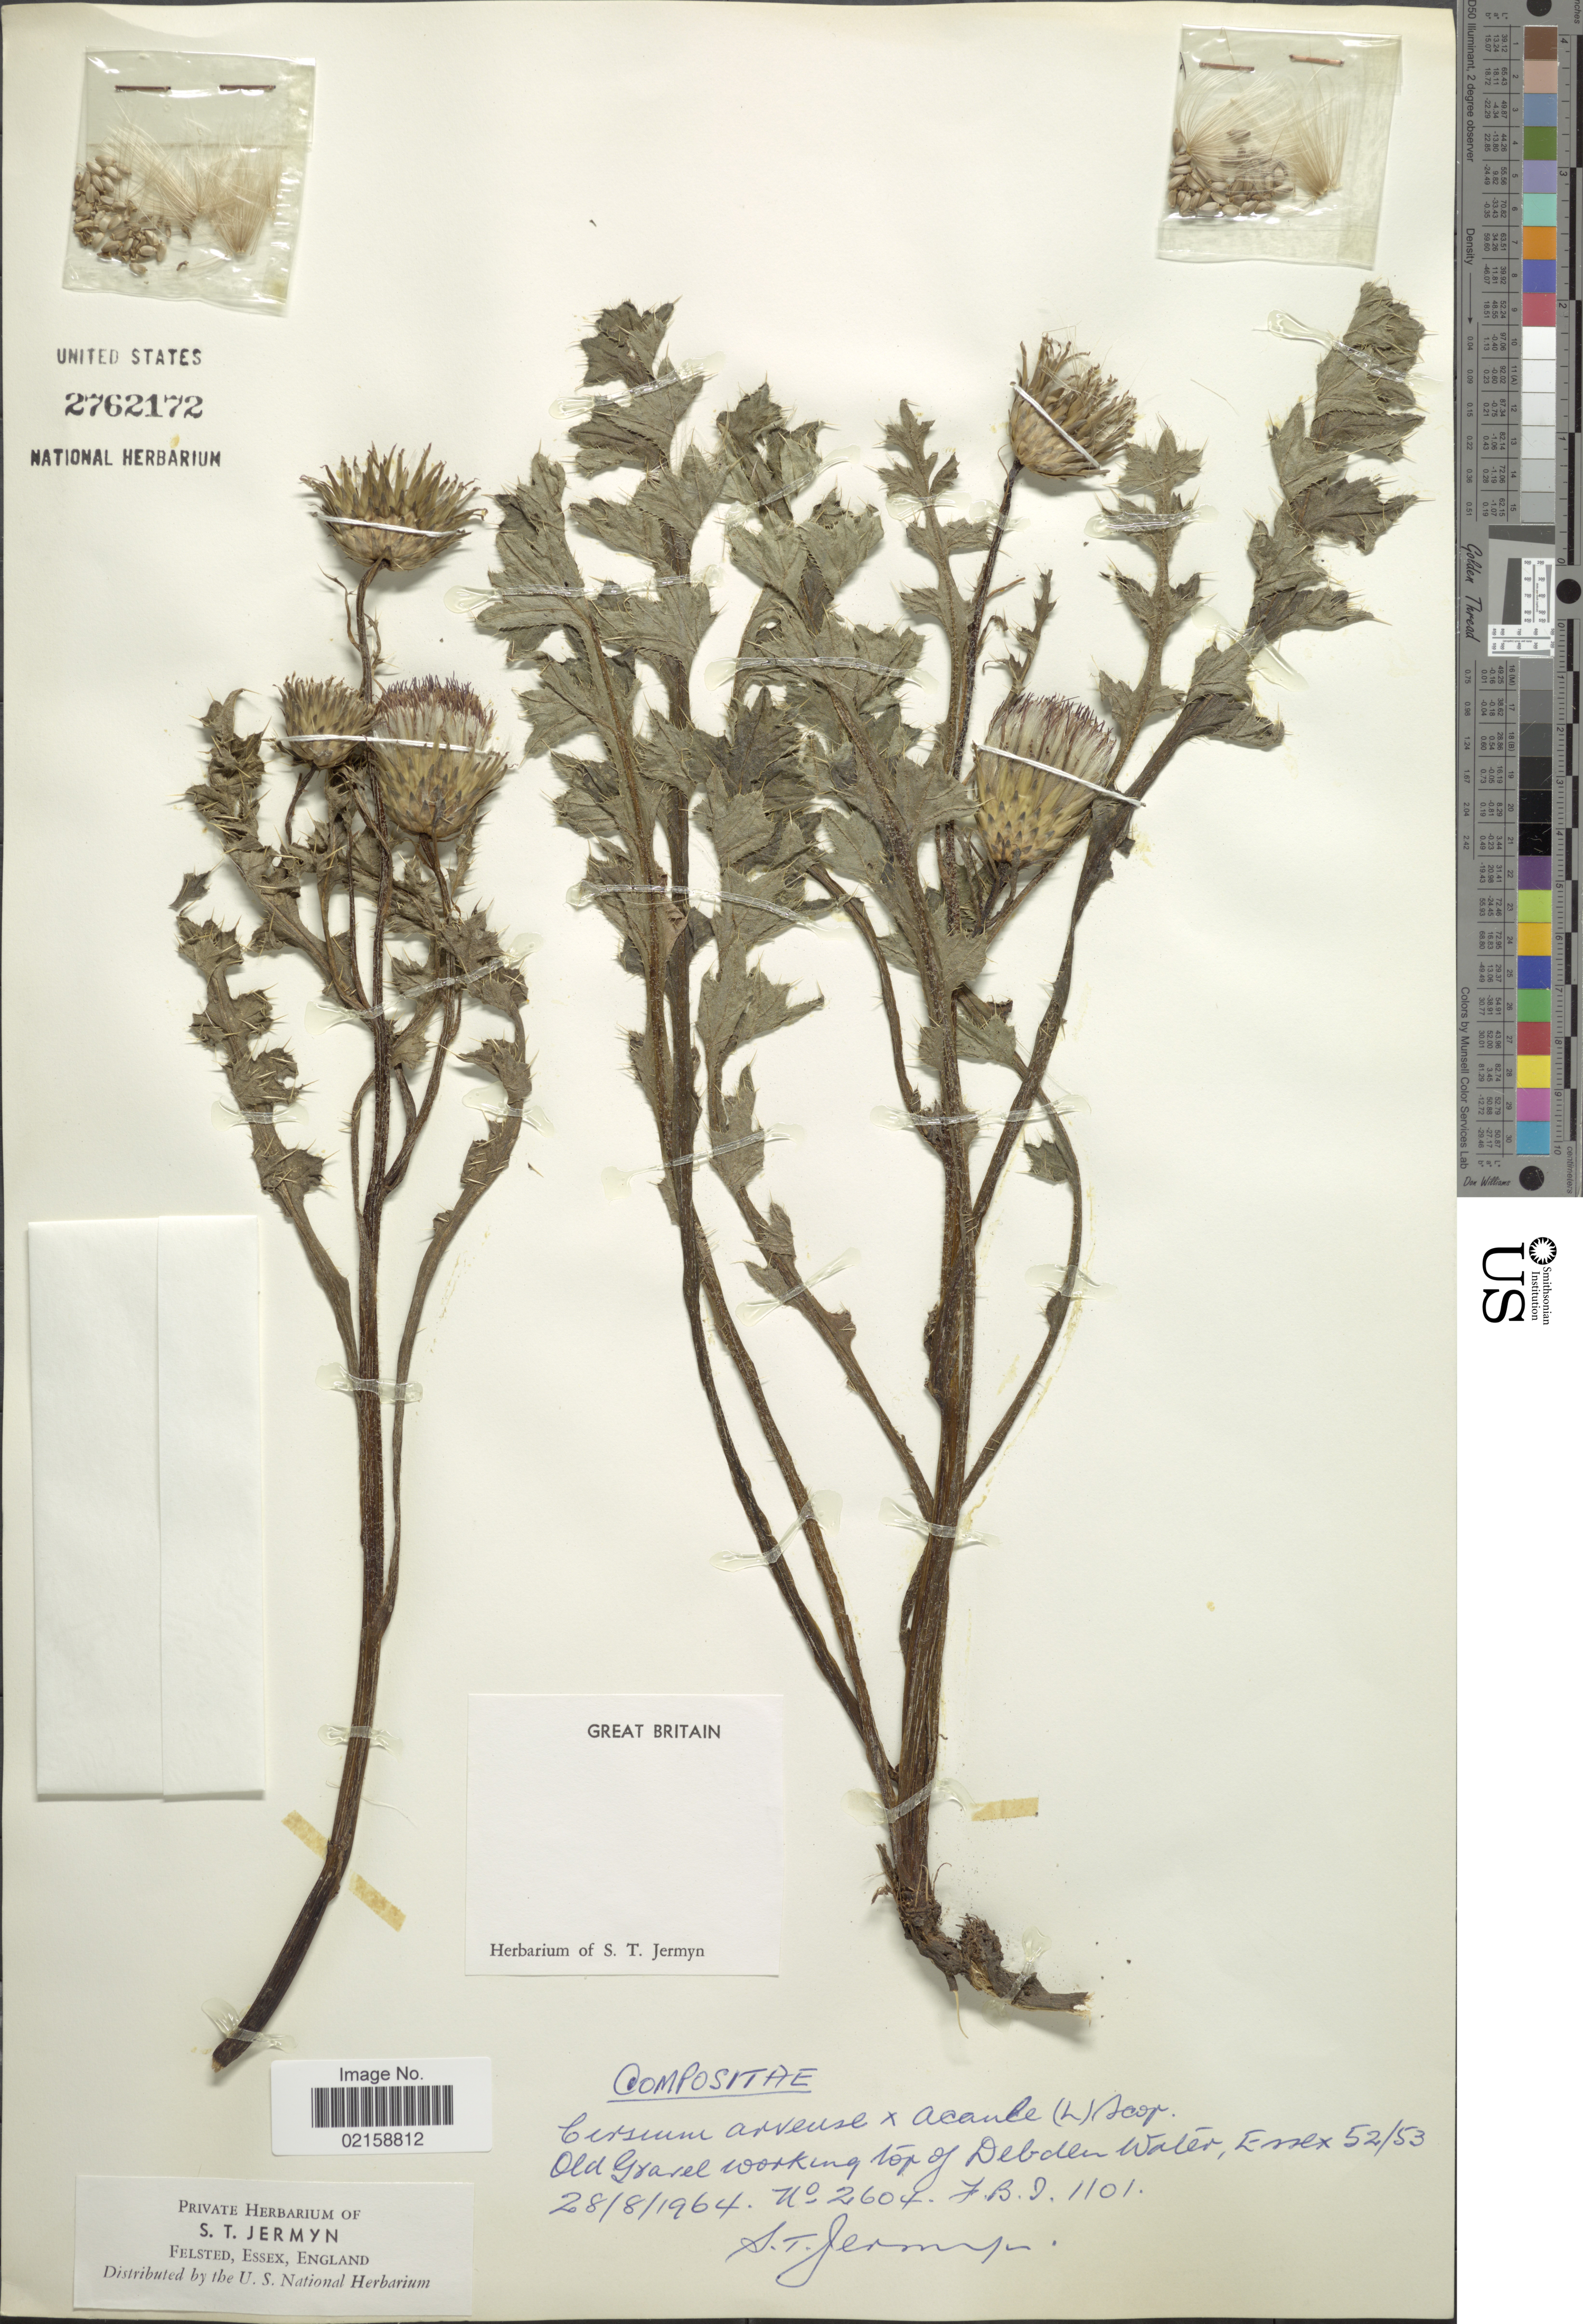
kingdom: Plantae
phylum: Tracheophyta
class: Magnoliopsida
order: Asterales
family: Asteraceae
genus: Cirsium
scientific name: Cirsium arvense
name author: (L.) Scop.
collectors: S. Jermyn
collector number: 2604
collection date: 1964-08-28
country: United Kingdom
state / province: England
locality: Old Gravel Working top of Debden Water, Essex 52/53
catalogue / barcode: US 2762172